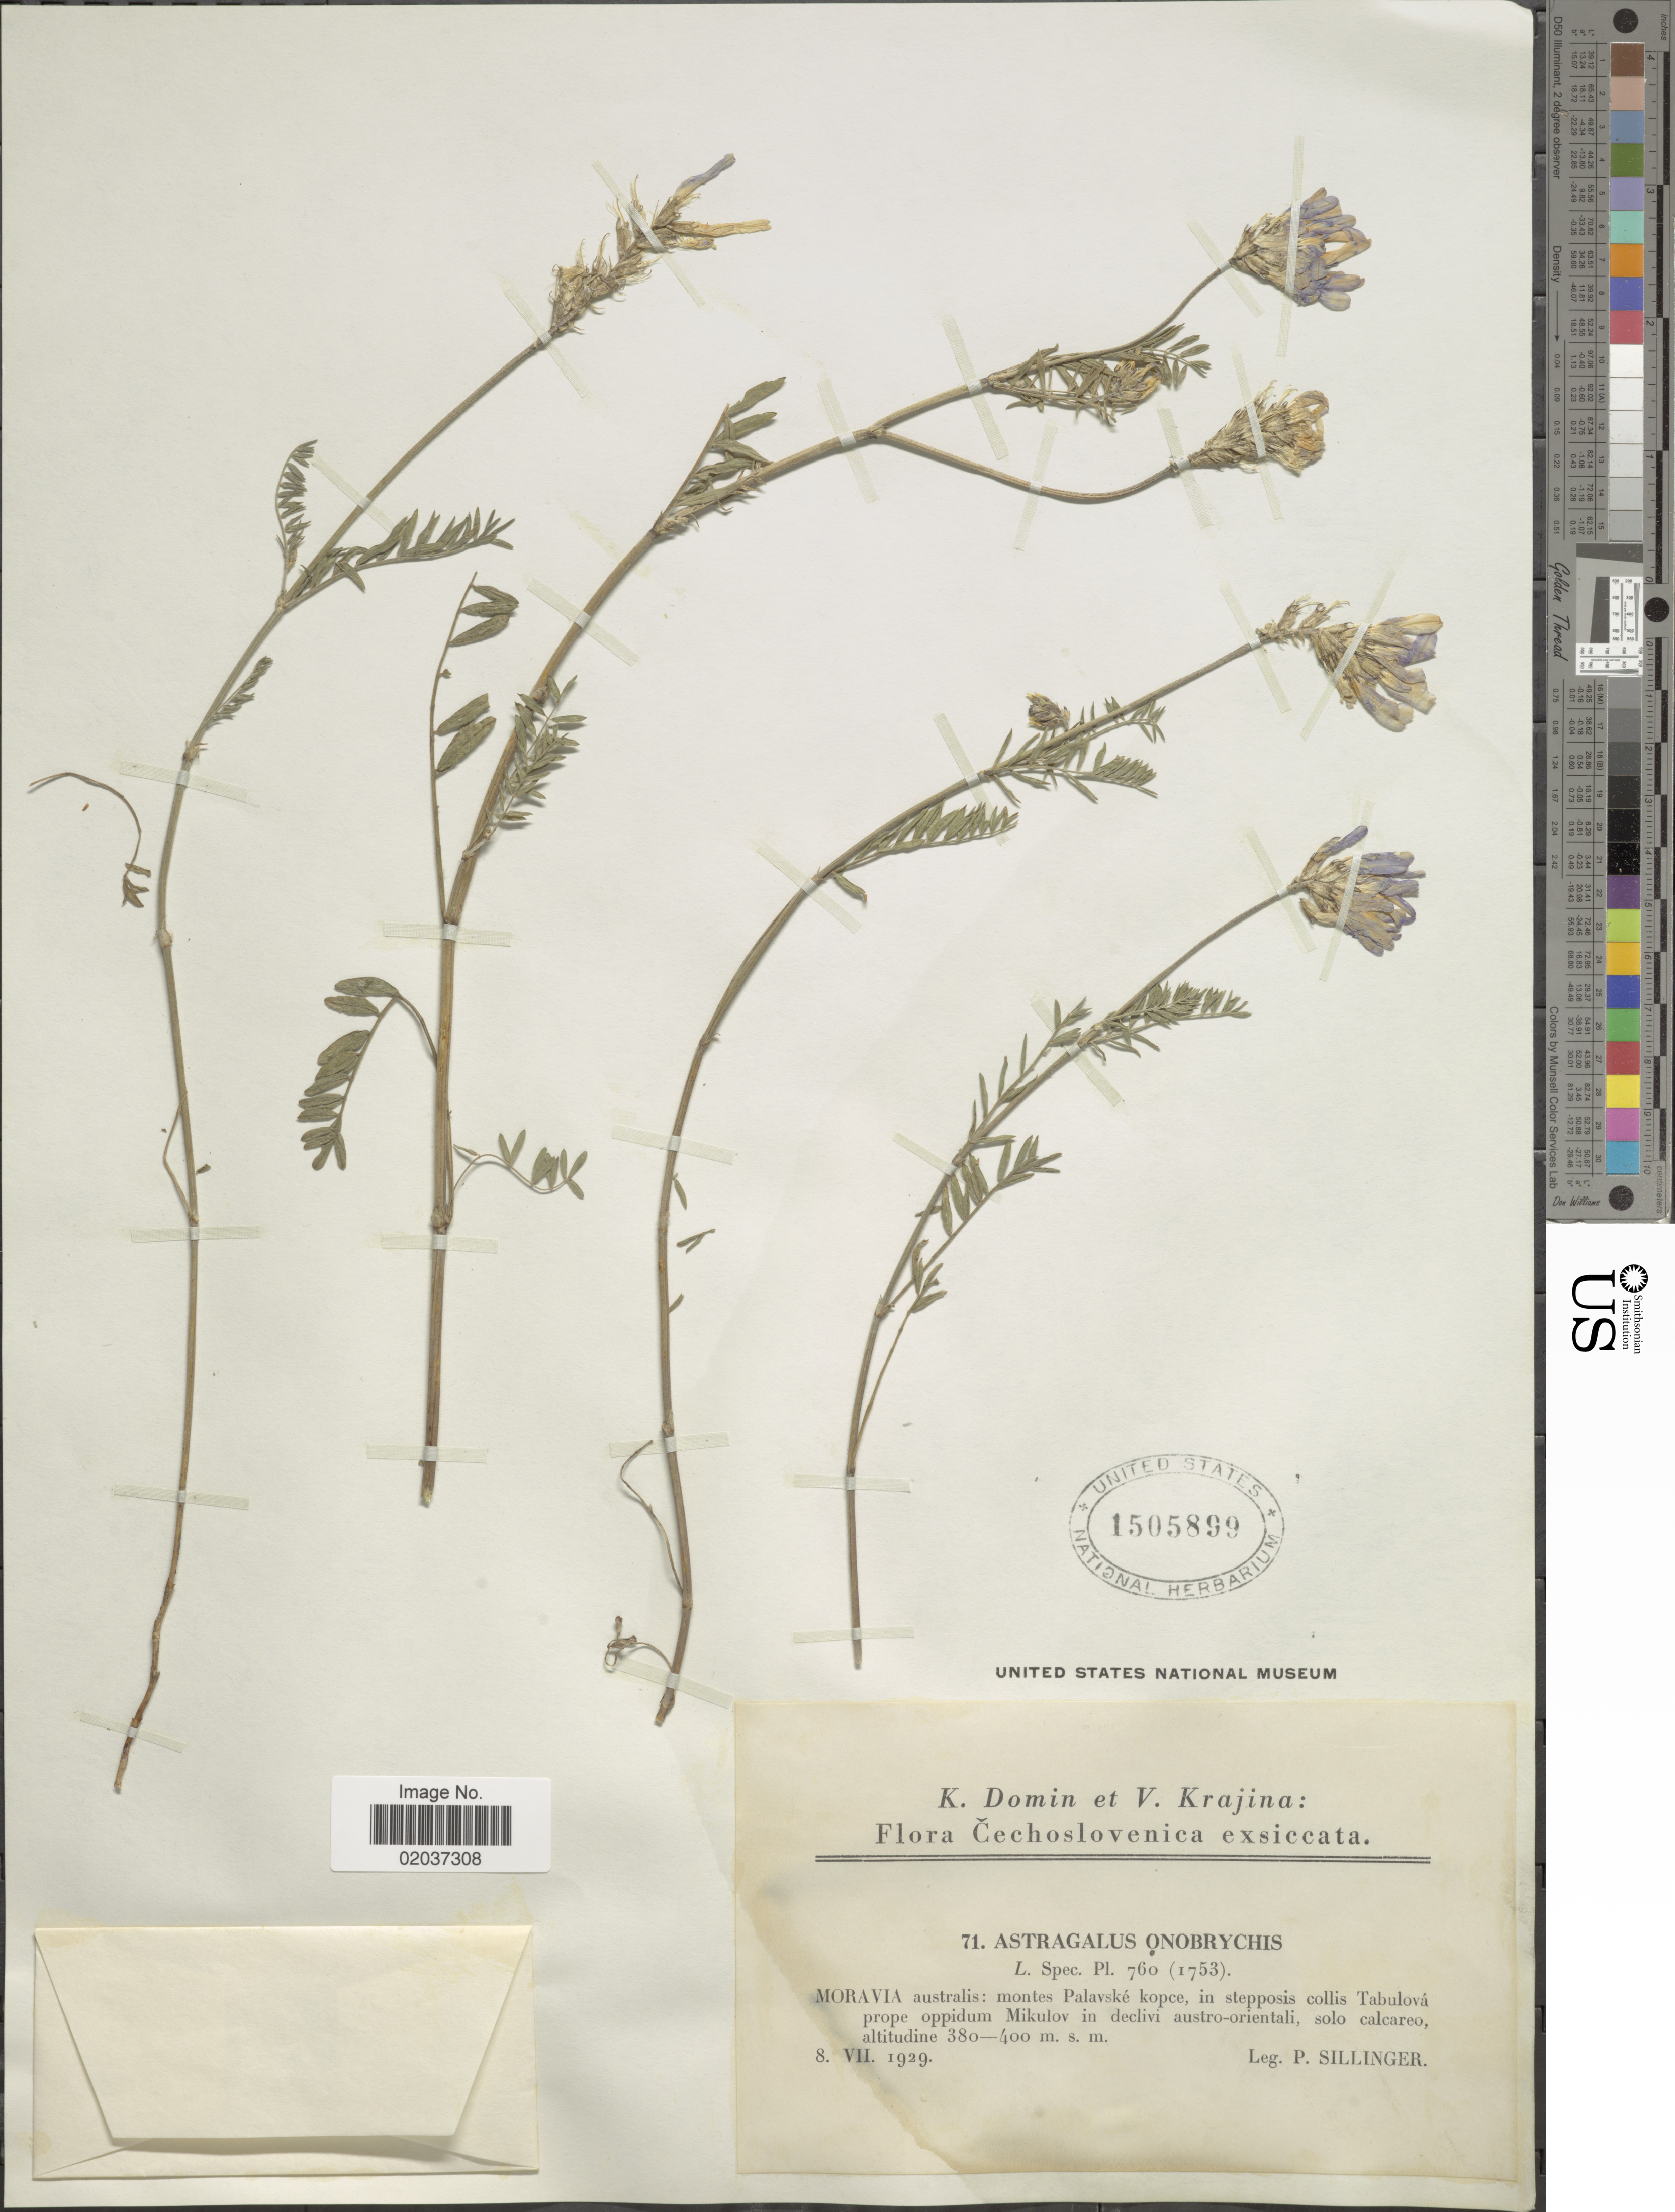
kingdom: Plantae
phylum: Tracheophyta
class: Magnoliopsida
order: Fabales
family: Fabaceae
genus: Astragalus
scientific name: Astragalus onobrychioides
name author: M. Bieb.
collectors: P. Sillinger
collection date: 1929-07-08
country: Czechia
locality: Moravia australis: montes Palavske kopce, in stepposis collis Tabulova prope oppidum Mikulov in declivi austro-orientali, solo calcareo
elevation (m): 380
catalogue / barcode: US 1505899